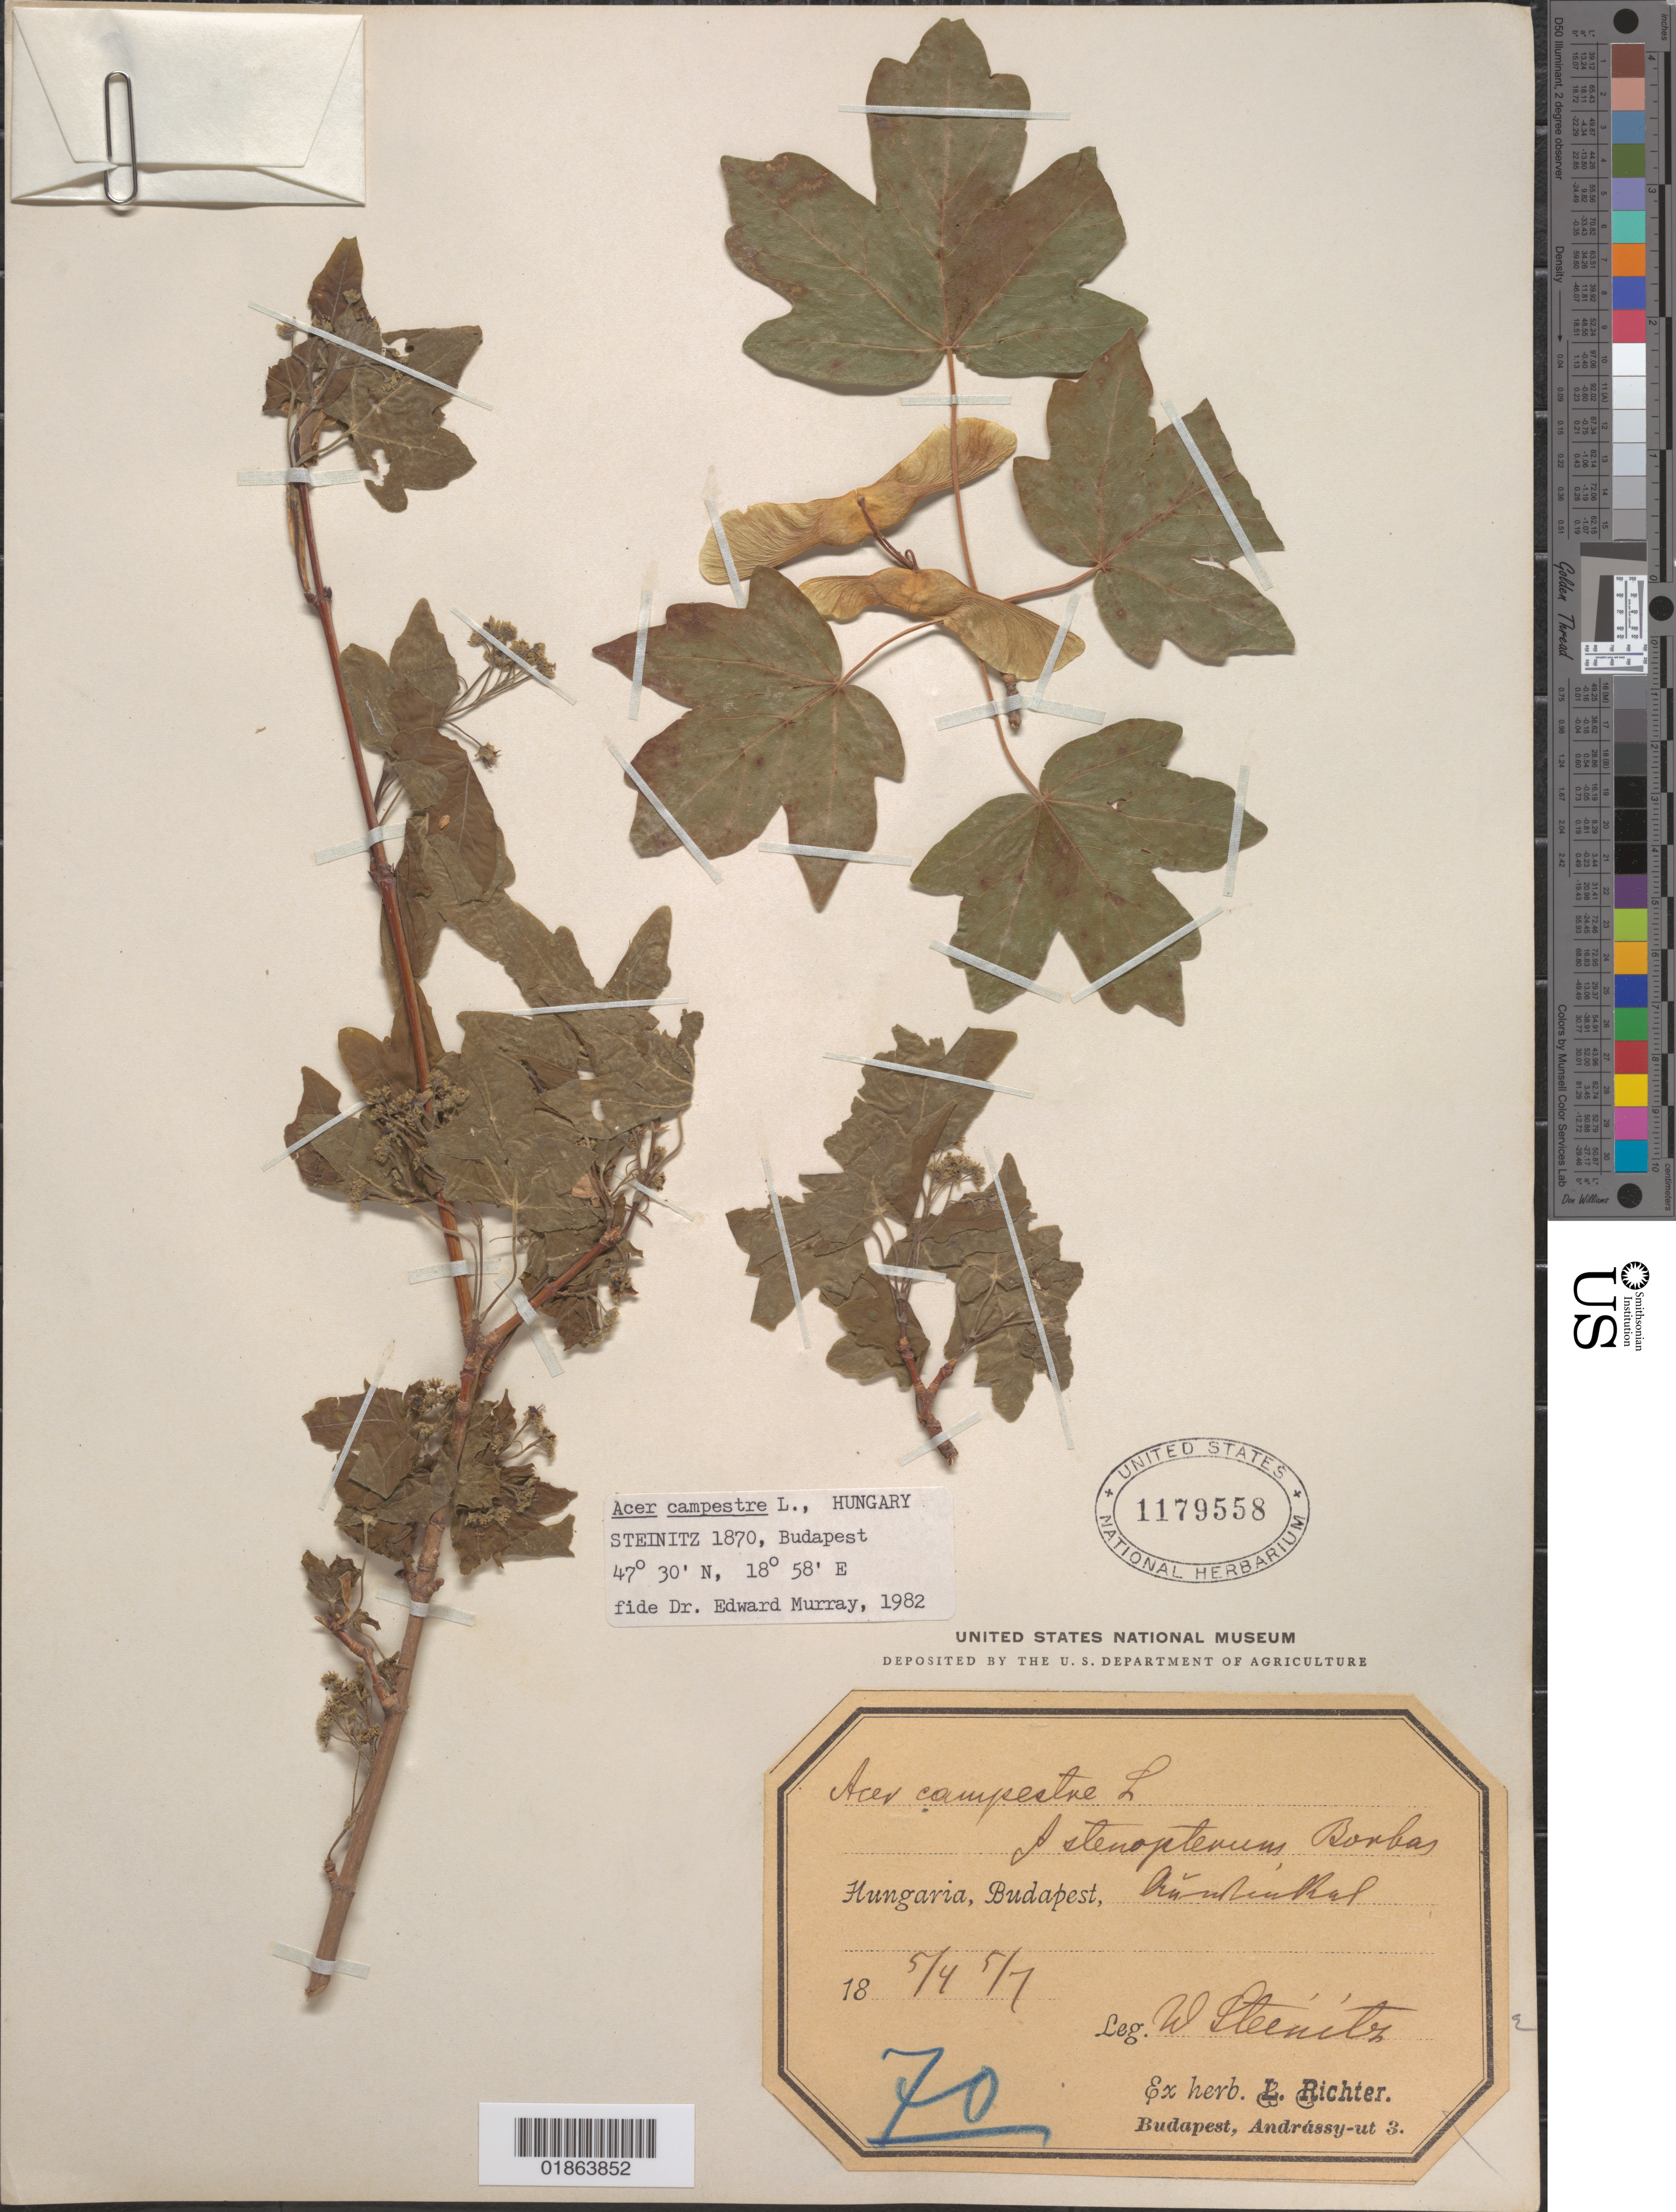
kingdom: Plantae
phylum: Tracheophyta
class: Magnoliopsida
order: Sapindales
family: Sapindaceae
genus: Acer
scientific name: Acer campestre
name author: L.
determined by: Murray, Edward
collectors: W. Steinitz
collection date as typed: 18 5/4 5/7 70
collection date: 1870-04-05,1870-07-05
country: Hungary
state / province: Budapest, Capital District of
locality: Budapest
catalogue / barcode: US 1179558